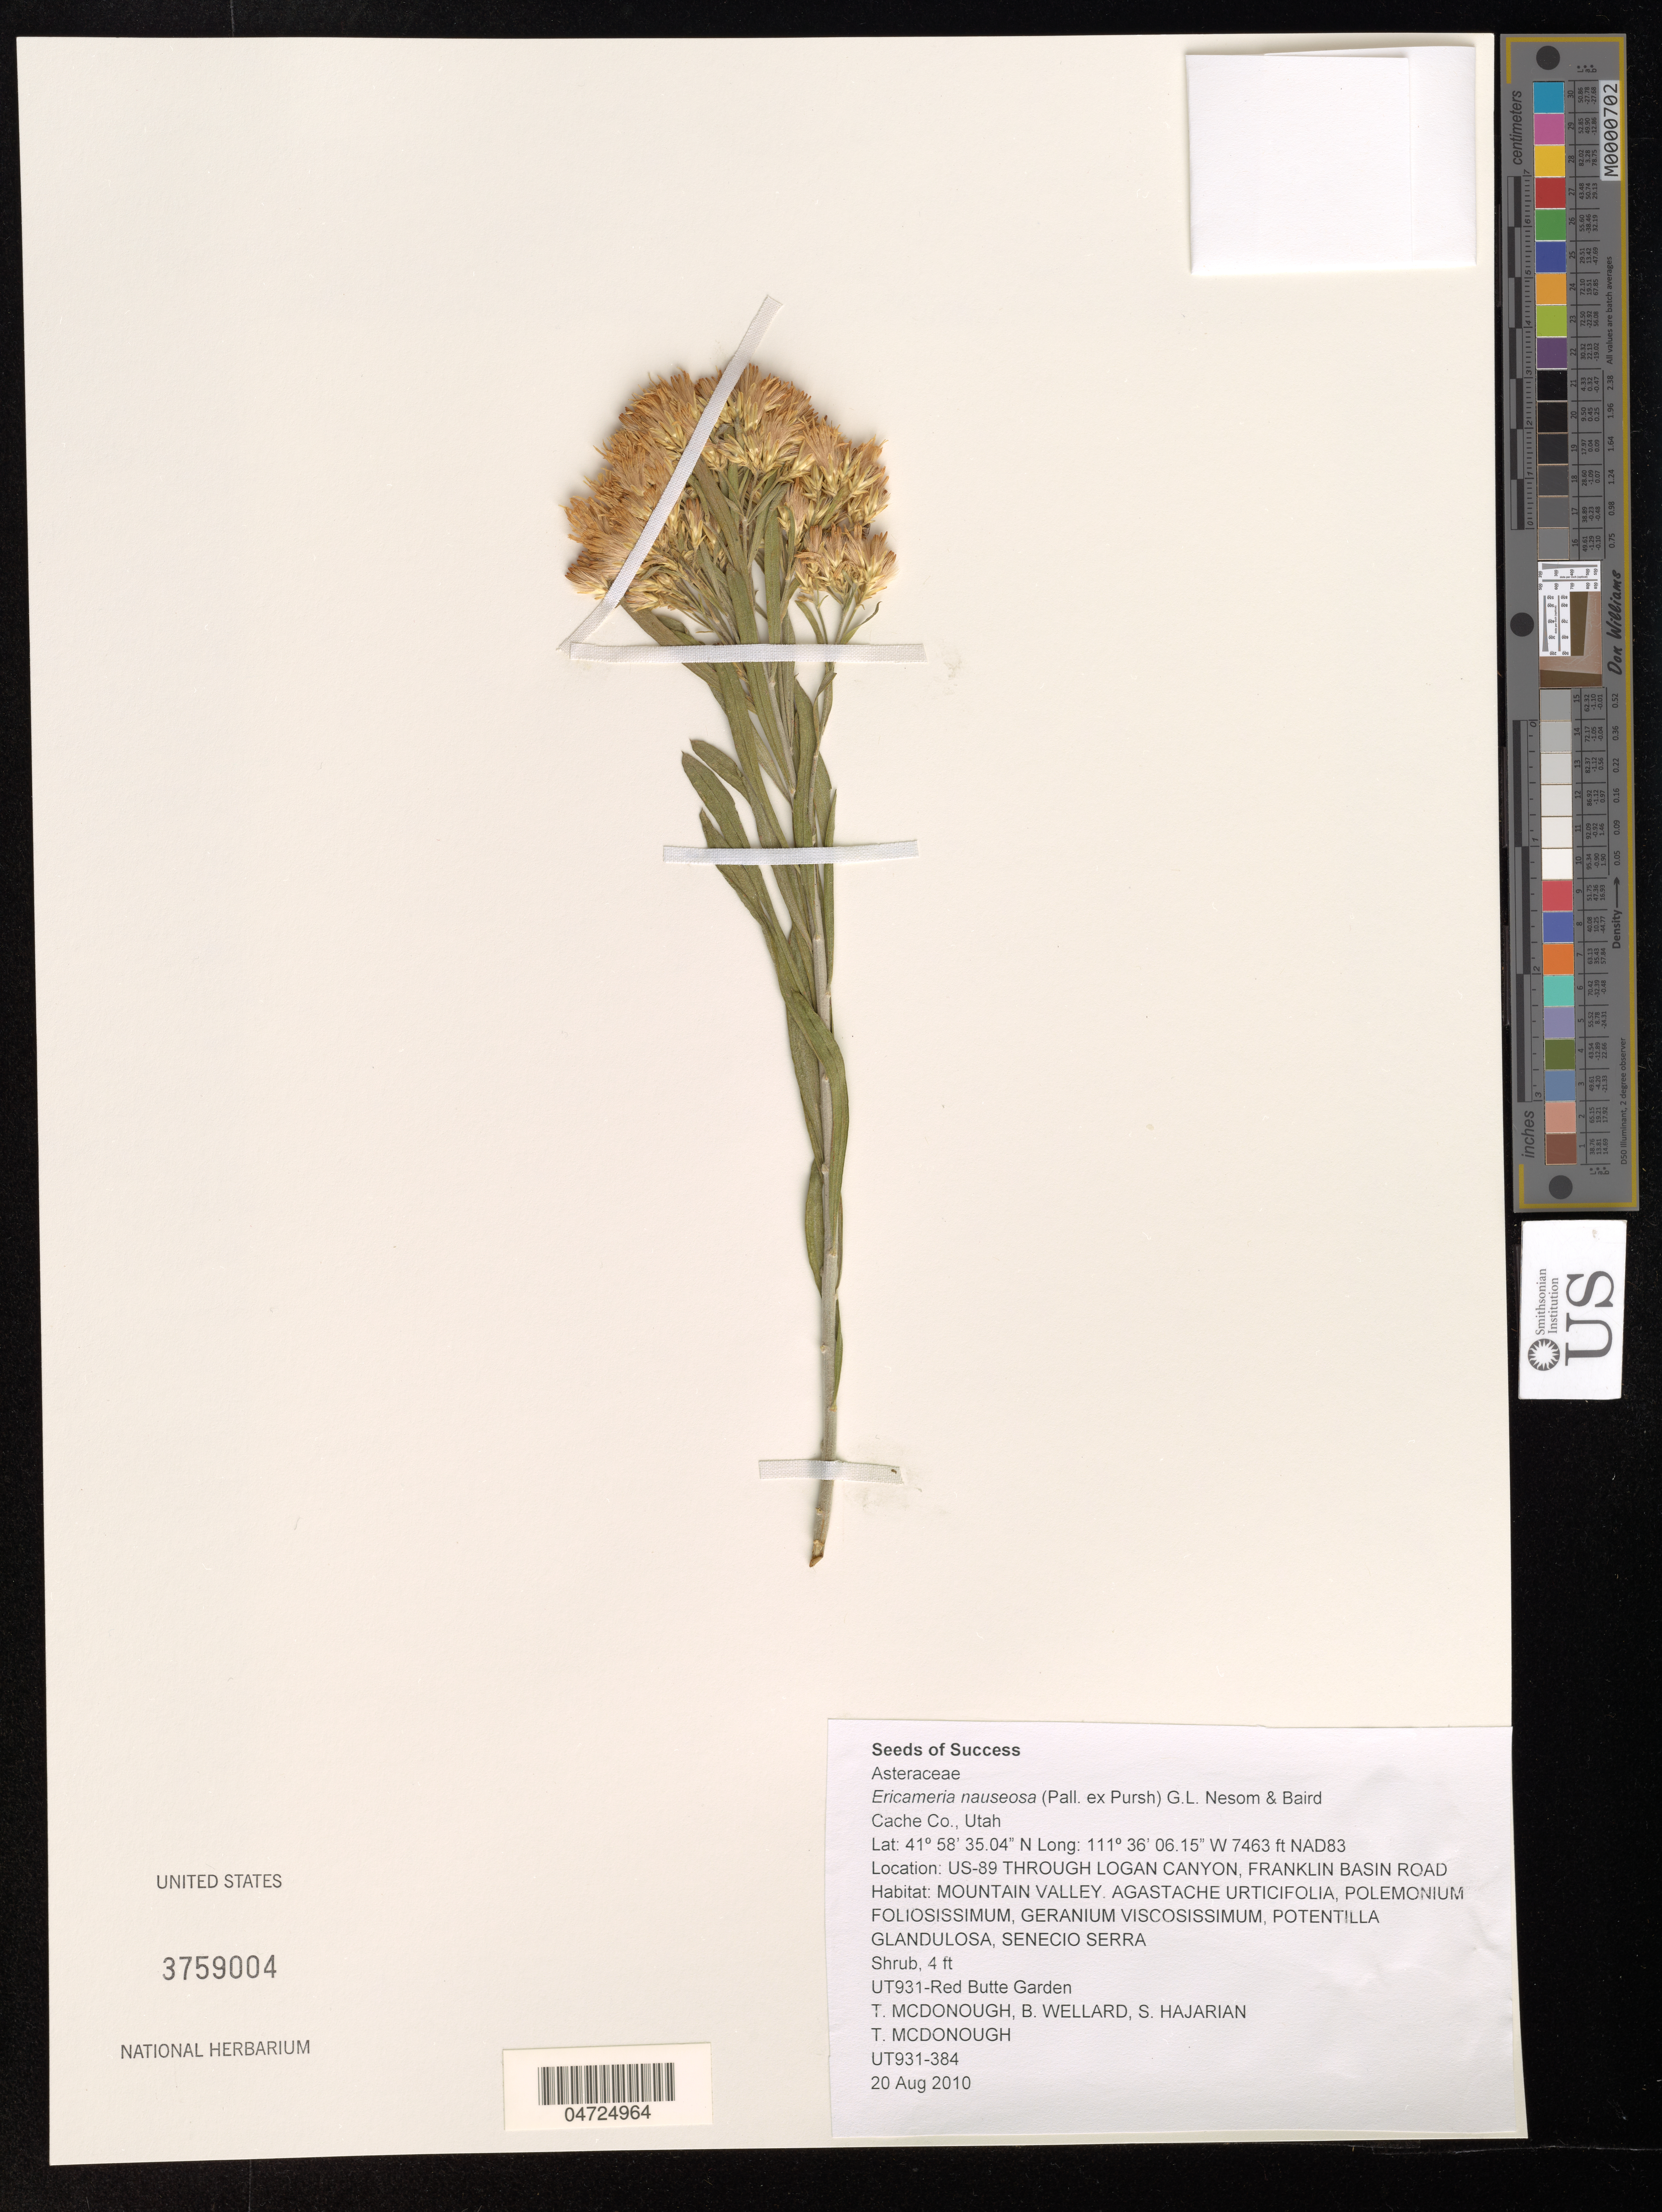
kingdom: Plantae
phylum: Tracheophyta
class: Magnoliopsida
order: Asterales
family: Asteraceae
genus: Ericameria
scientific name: Ericameria nauseosa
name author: (Pall. ex Pursh) G.L. Nesom & G.I. Baird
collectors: T. McDonough, B. Wellard & S. Hajarian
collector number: UT931-384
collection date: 2010-08-20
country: United States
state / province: Utah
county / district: Cache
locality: Cache Co. NAD83. US-89 through Logan Canyon, Franklin Basin Road. Mountain Valley. UT931-Red Butte Garden.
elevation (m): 2275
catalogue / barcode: US 3759004